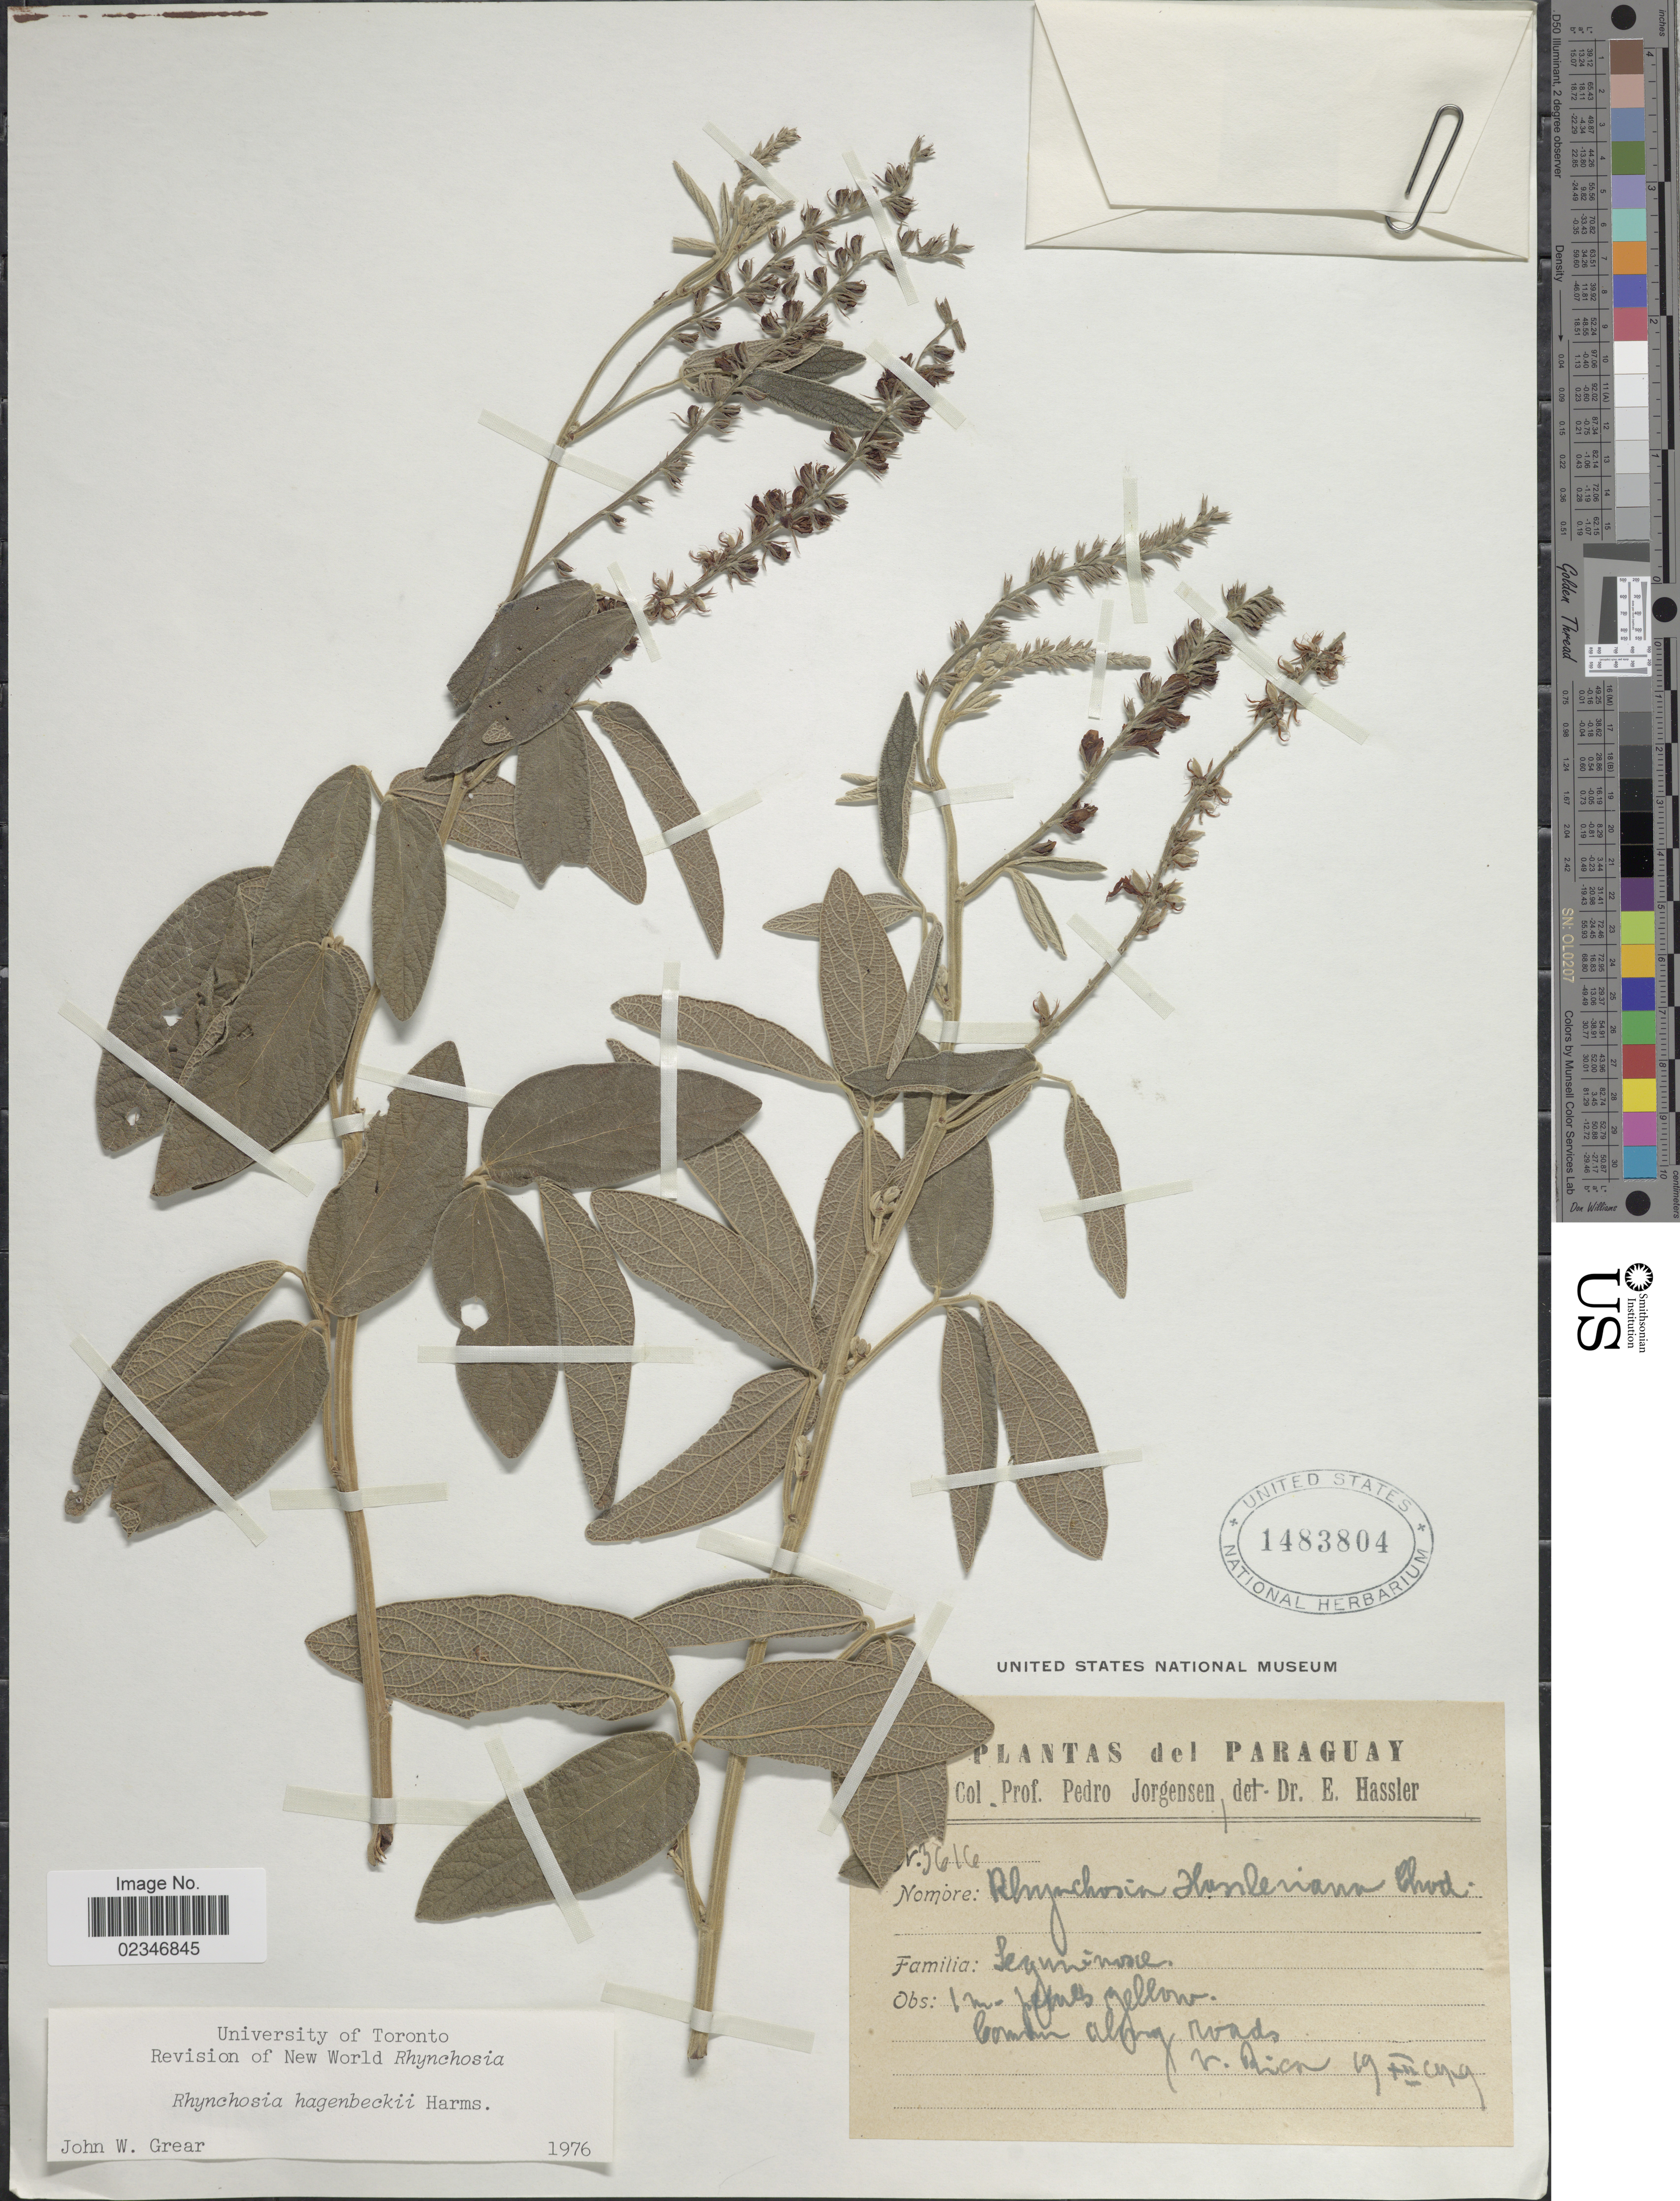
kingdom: Plantae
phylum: Tracheophyta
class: Magnoliopsida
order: Fabales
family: Fabaceae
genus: Rhynchosia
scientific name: Rhynchosia hagenbeckii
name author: Harms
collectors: P. Jörgensen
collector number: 3616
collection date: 1919-12-19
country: Paraguay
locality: Common along roads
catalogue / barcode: US 1483804